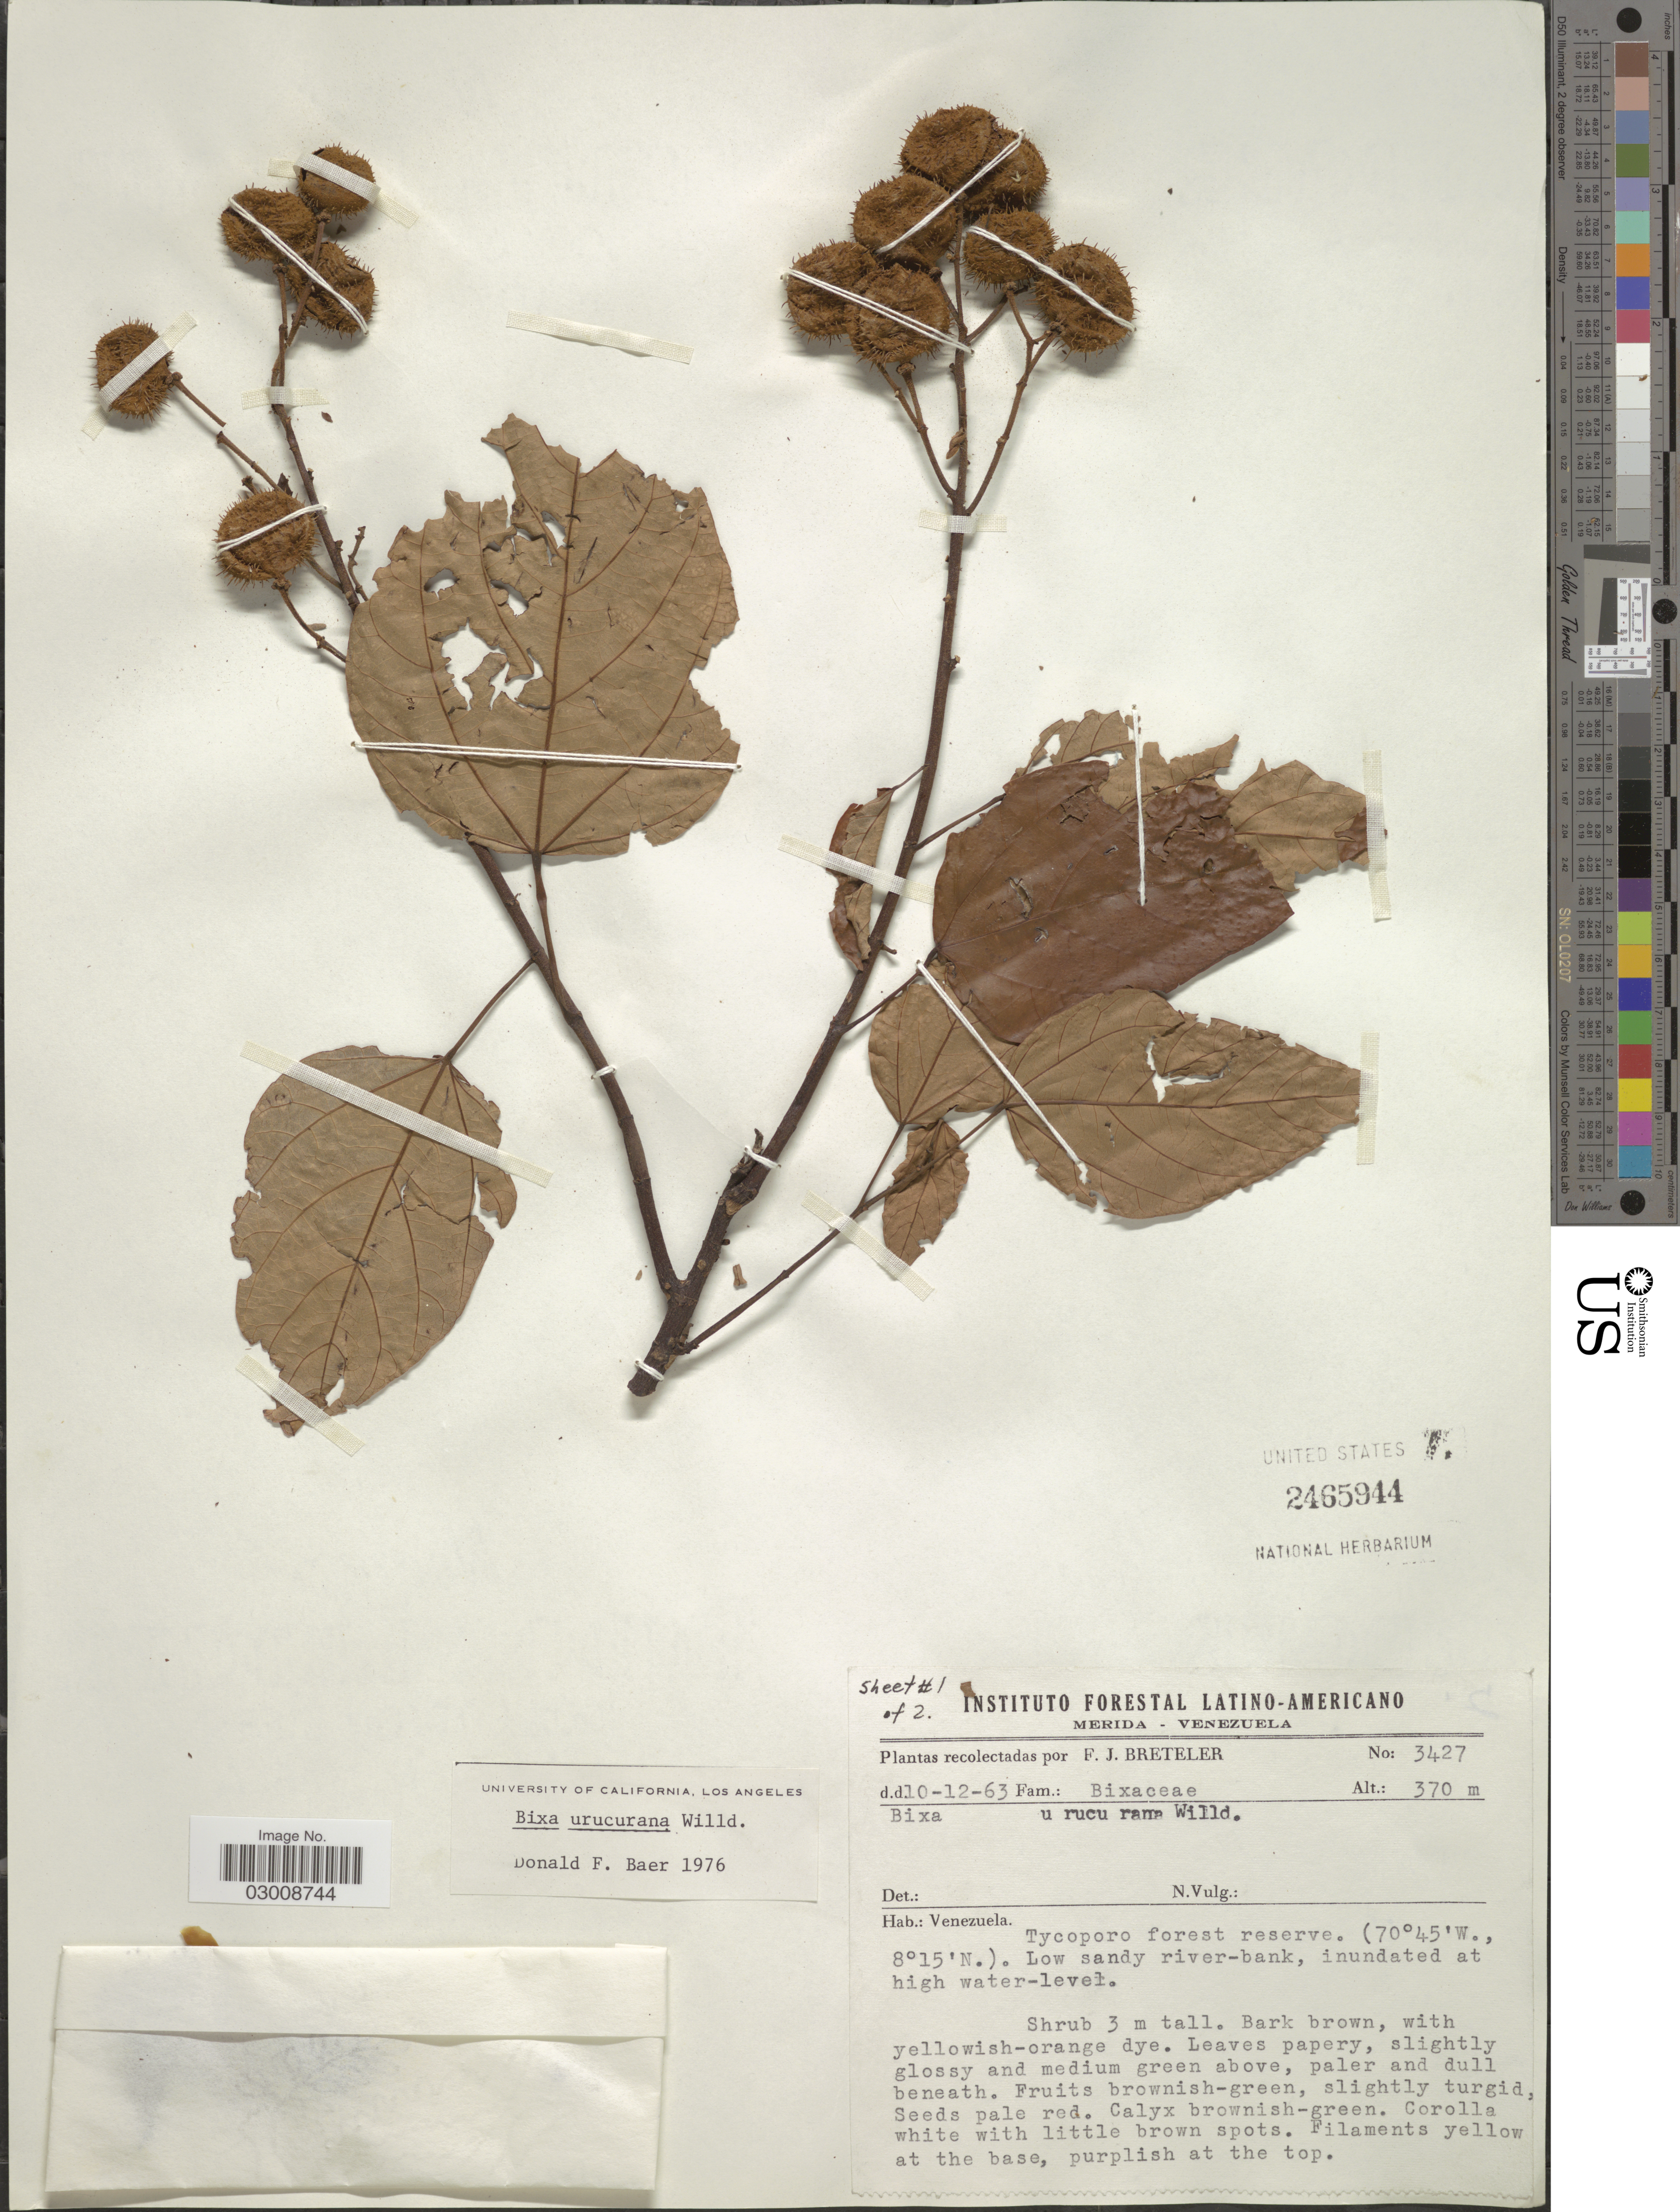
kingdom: Plantae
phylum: Tracheophyta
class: Magnoliopsida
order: Malvales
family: Bixaceae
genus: Bixa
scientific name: Bixa urucurana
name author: Willd.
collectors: F. J. Breteler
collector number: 3427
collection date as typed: Transcribed d/m/y: 10/12/63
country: Venezuela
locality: Tycoporo forest reserve.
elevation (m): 370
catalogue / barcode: US 2465944